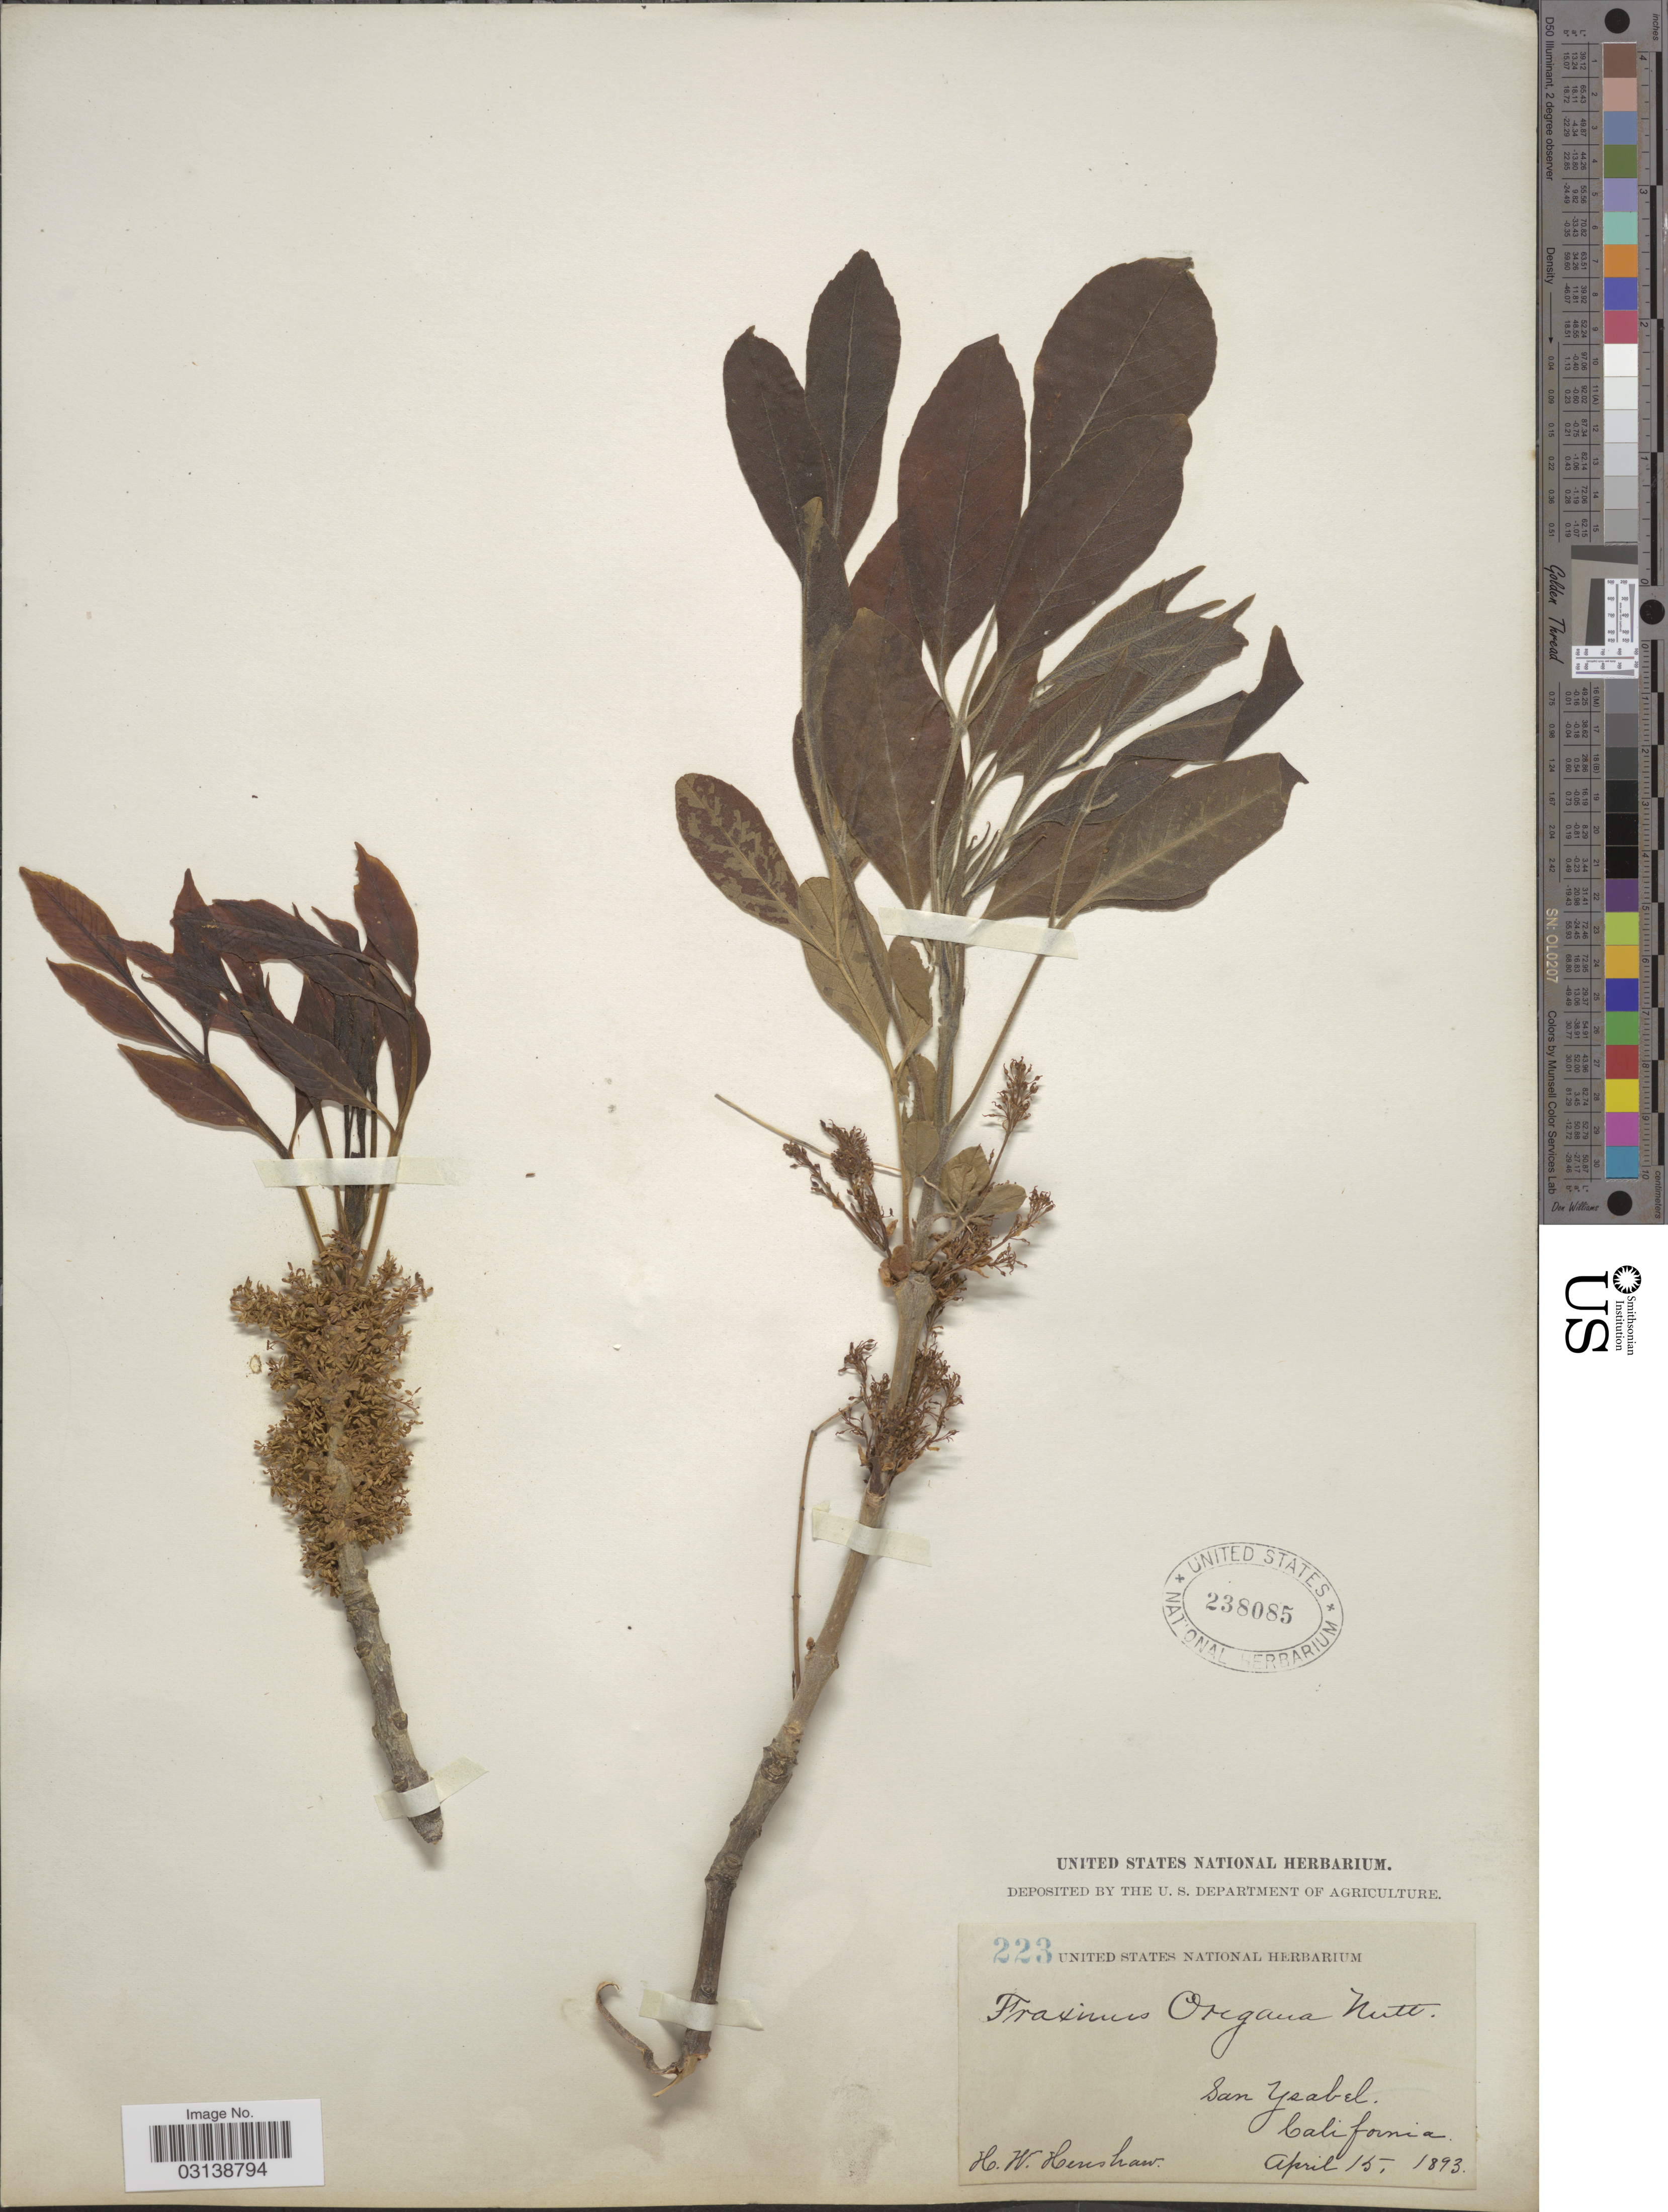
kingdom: Plantae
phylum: Tracheophyta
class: Magnoliopsida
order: Lamiales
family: Oleaceae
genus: Fraxinus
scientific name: Fraxinus latifolia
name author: Benth.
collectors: H. Henshaw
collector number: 223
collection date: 1893-04-15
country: United States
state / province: California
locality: San Ysabel.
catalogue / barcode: US 238085